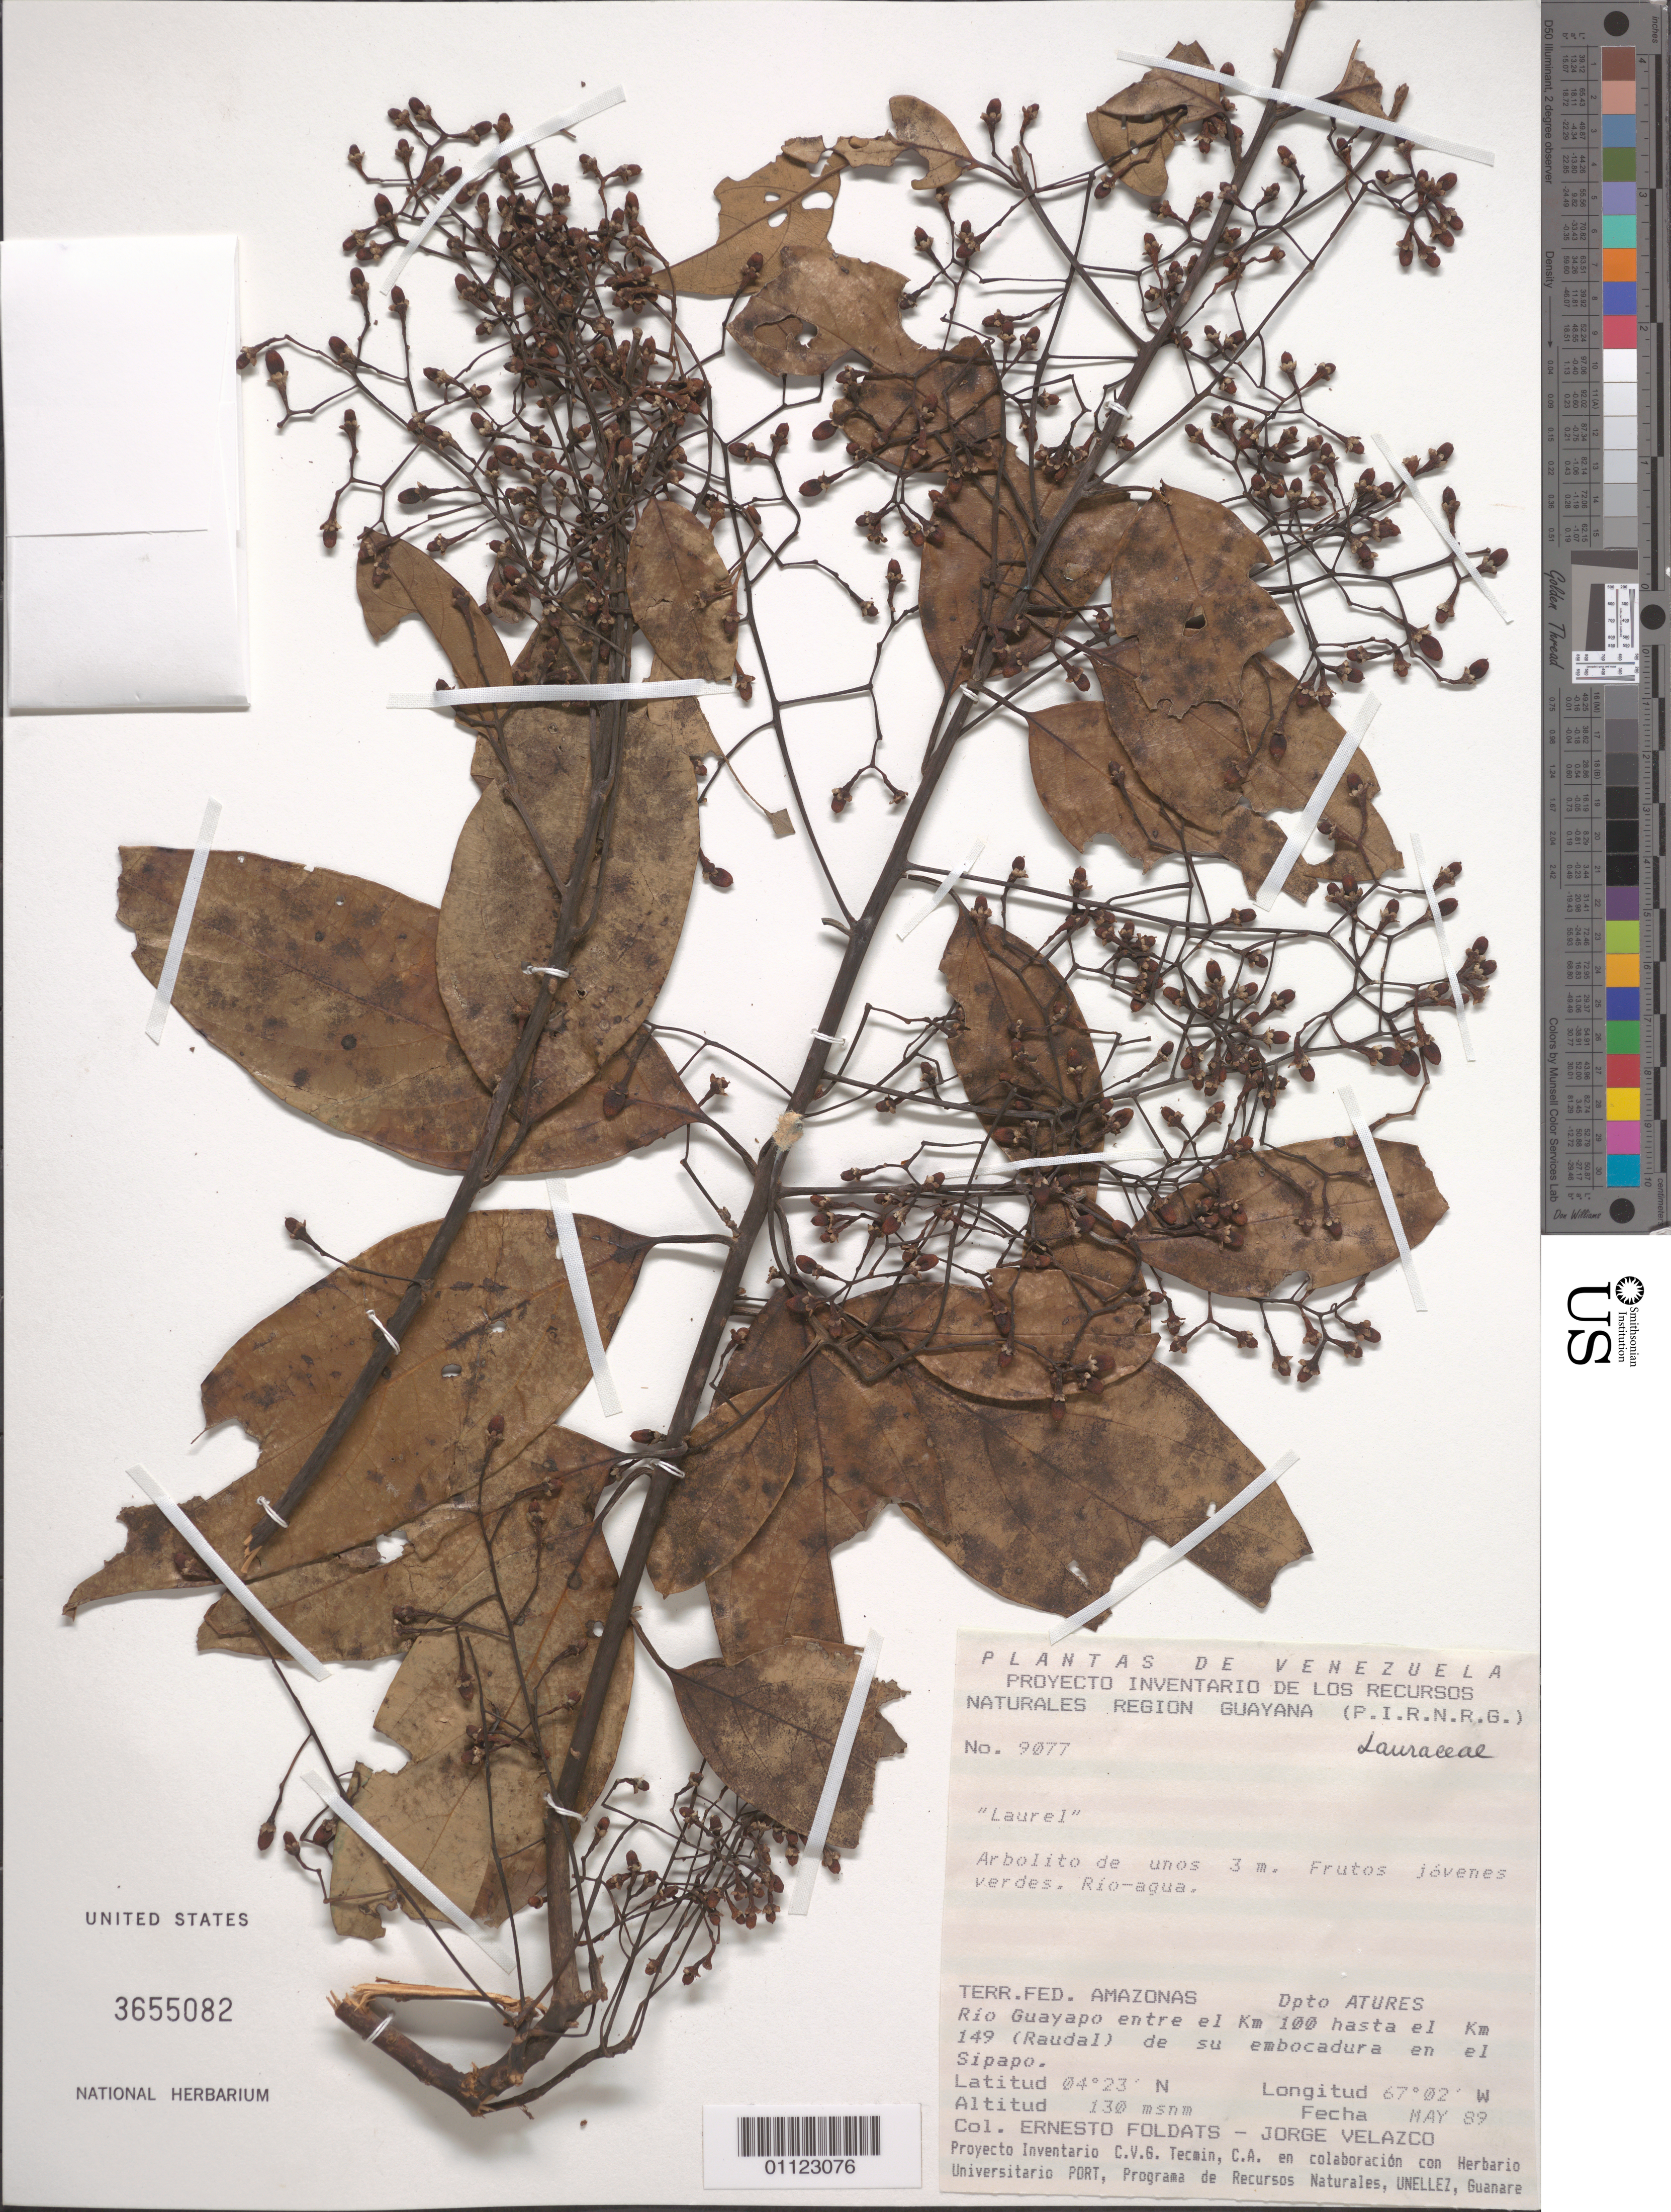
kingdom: Plantae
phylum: Tracheophyta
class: Magnoliopsida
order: Laurales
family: Lauraceae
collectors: E. Foldats & J. Velazco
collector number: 9077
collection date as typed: MAY 89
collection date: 1989-05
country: Venezuela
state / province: Amazonas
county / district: Atures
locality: Rio Guayapo entre el km 100 hasta el km 149 (raudal) de su embocadura en el Sipapo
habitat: Rio-agua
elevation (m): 130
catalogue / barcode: US 3655082